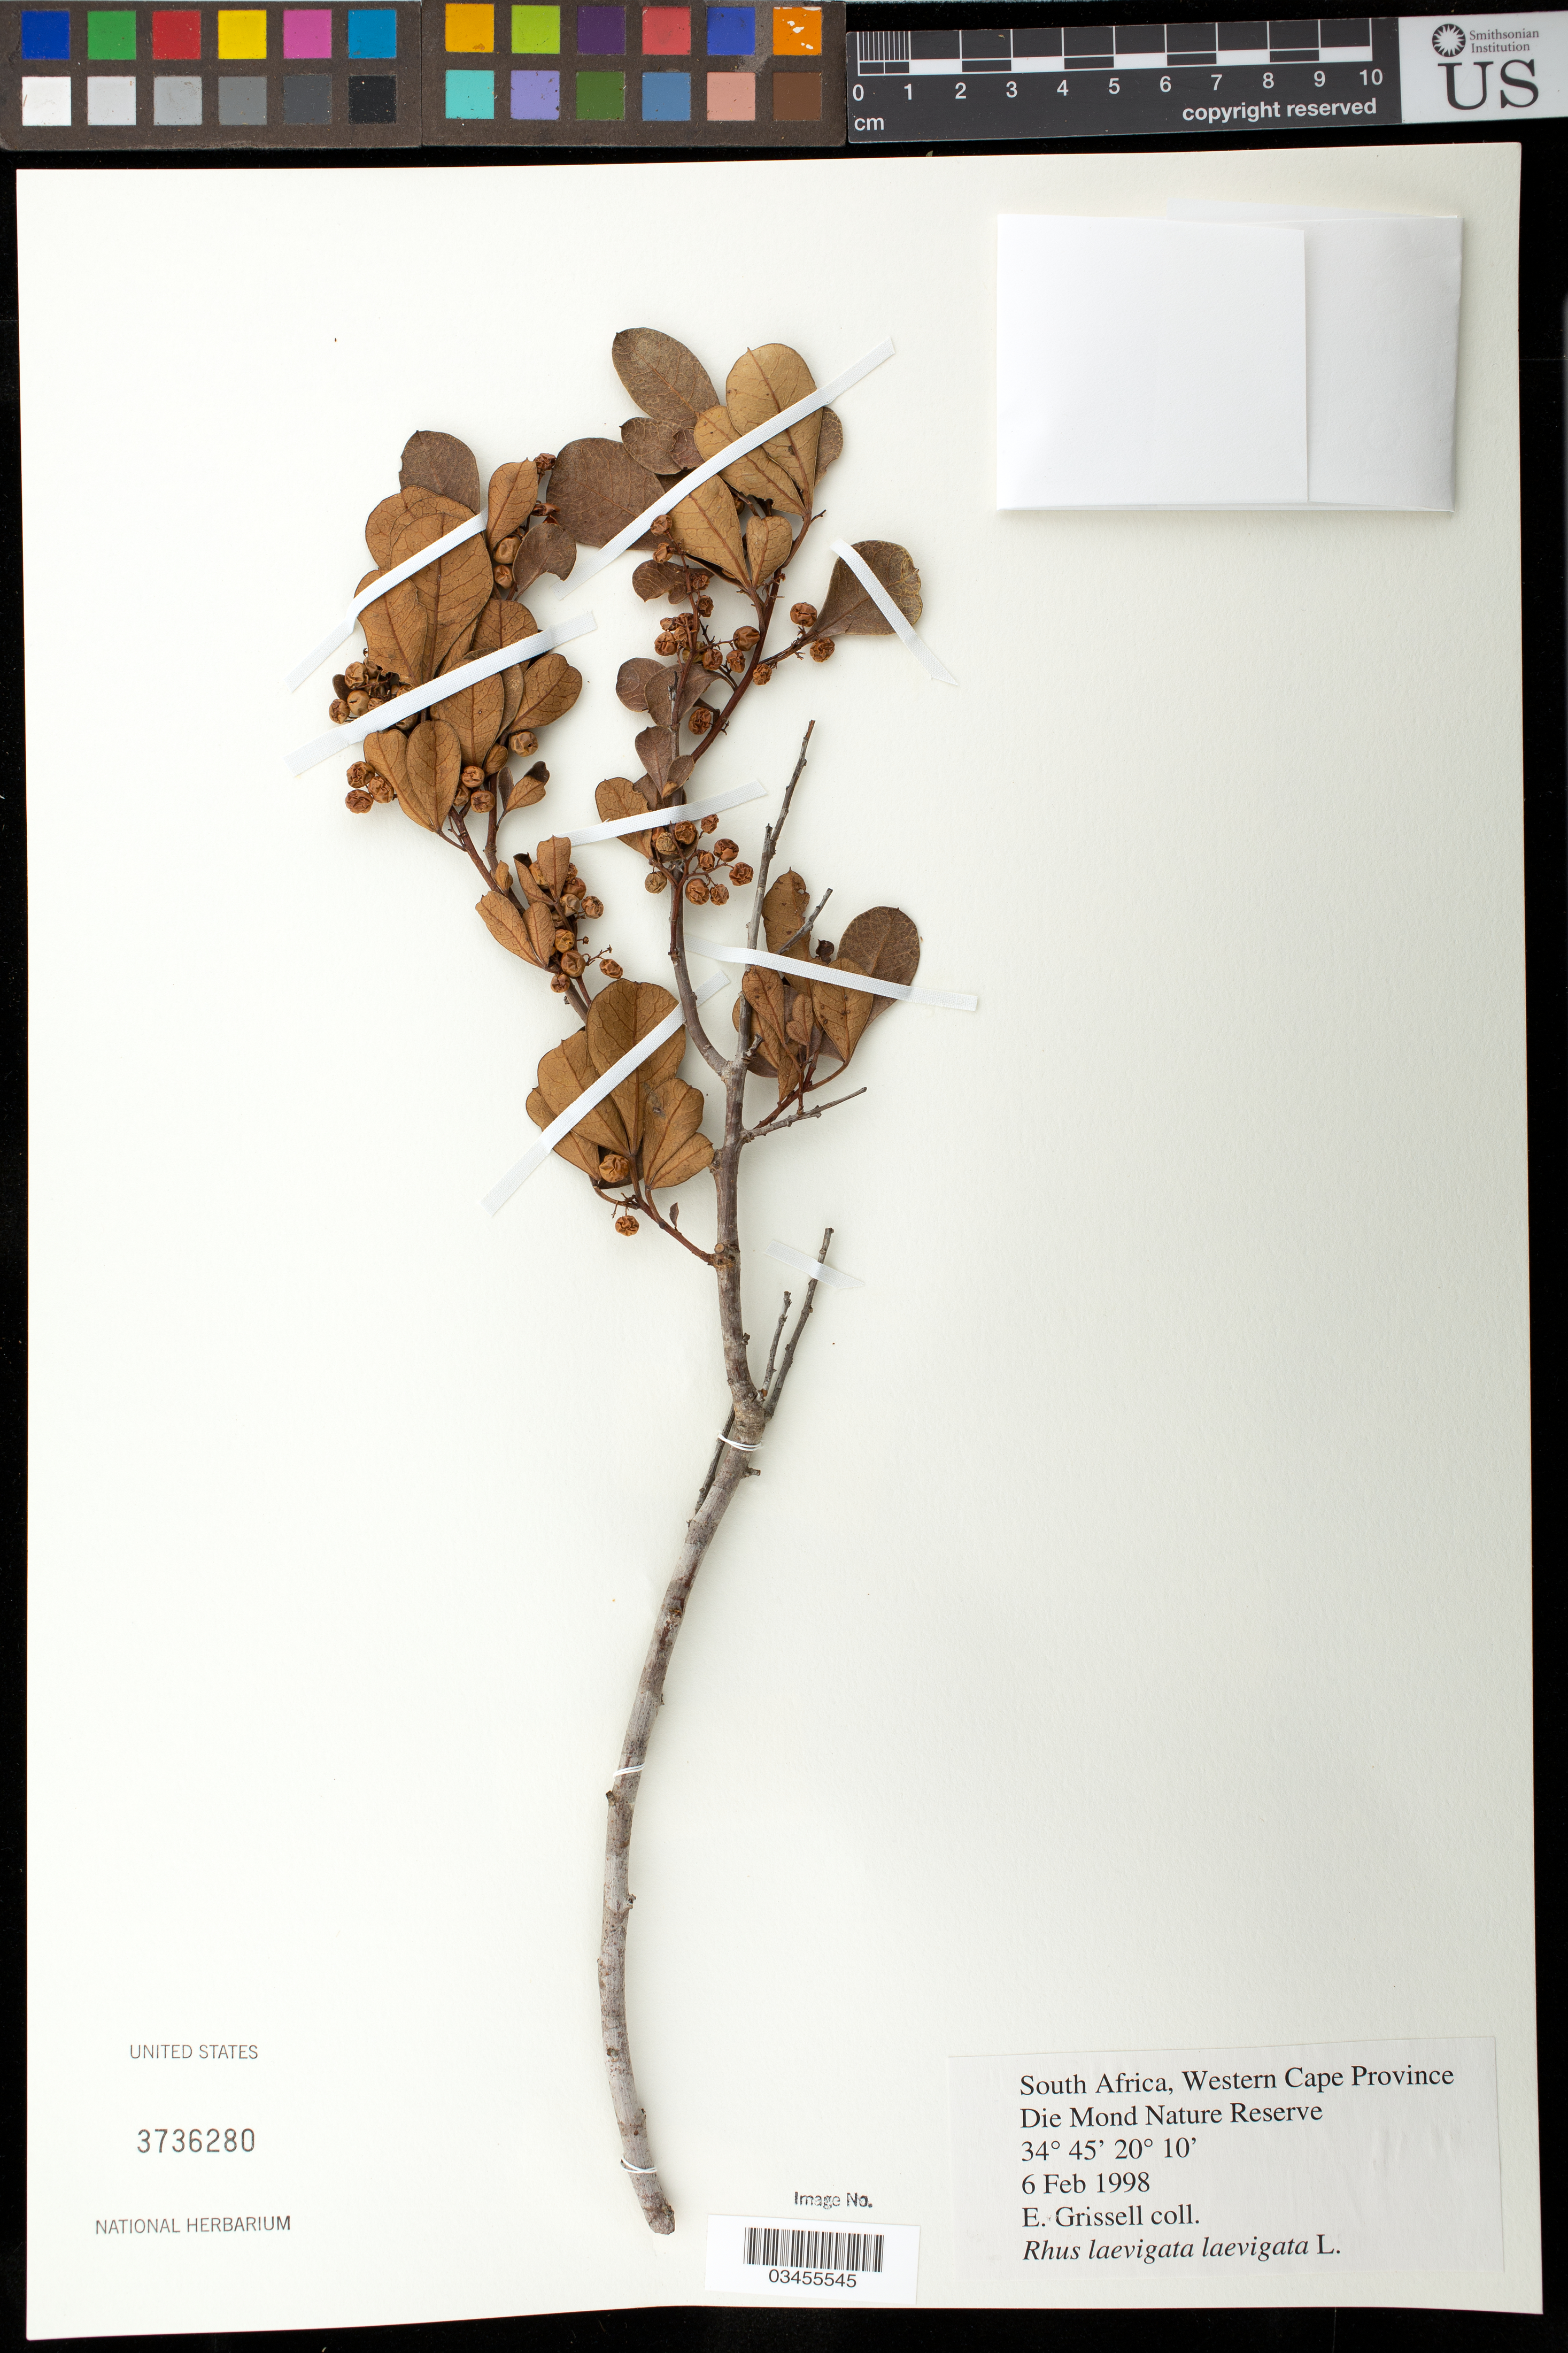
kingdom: Plantae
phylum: Tracheophyta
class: Magnoliopsida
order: Sapindales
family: Anacardiaceae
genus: Rhus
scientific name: Rhus laevigata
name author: L.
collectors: E. Grissell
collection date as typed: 6 Feb 1998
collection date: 1998-02-06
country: South Africa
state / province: Western Cape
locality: Die Mond Nature Reserve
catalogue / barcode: US 3736280